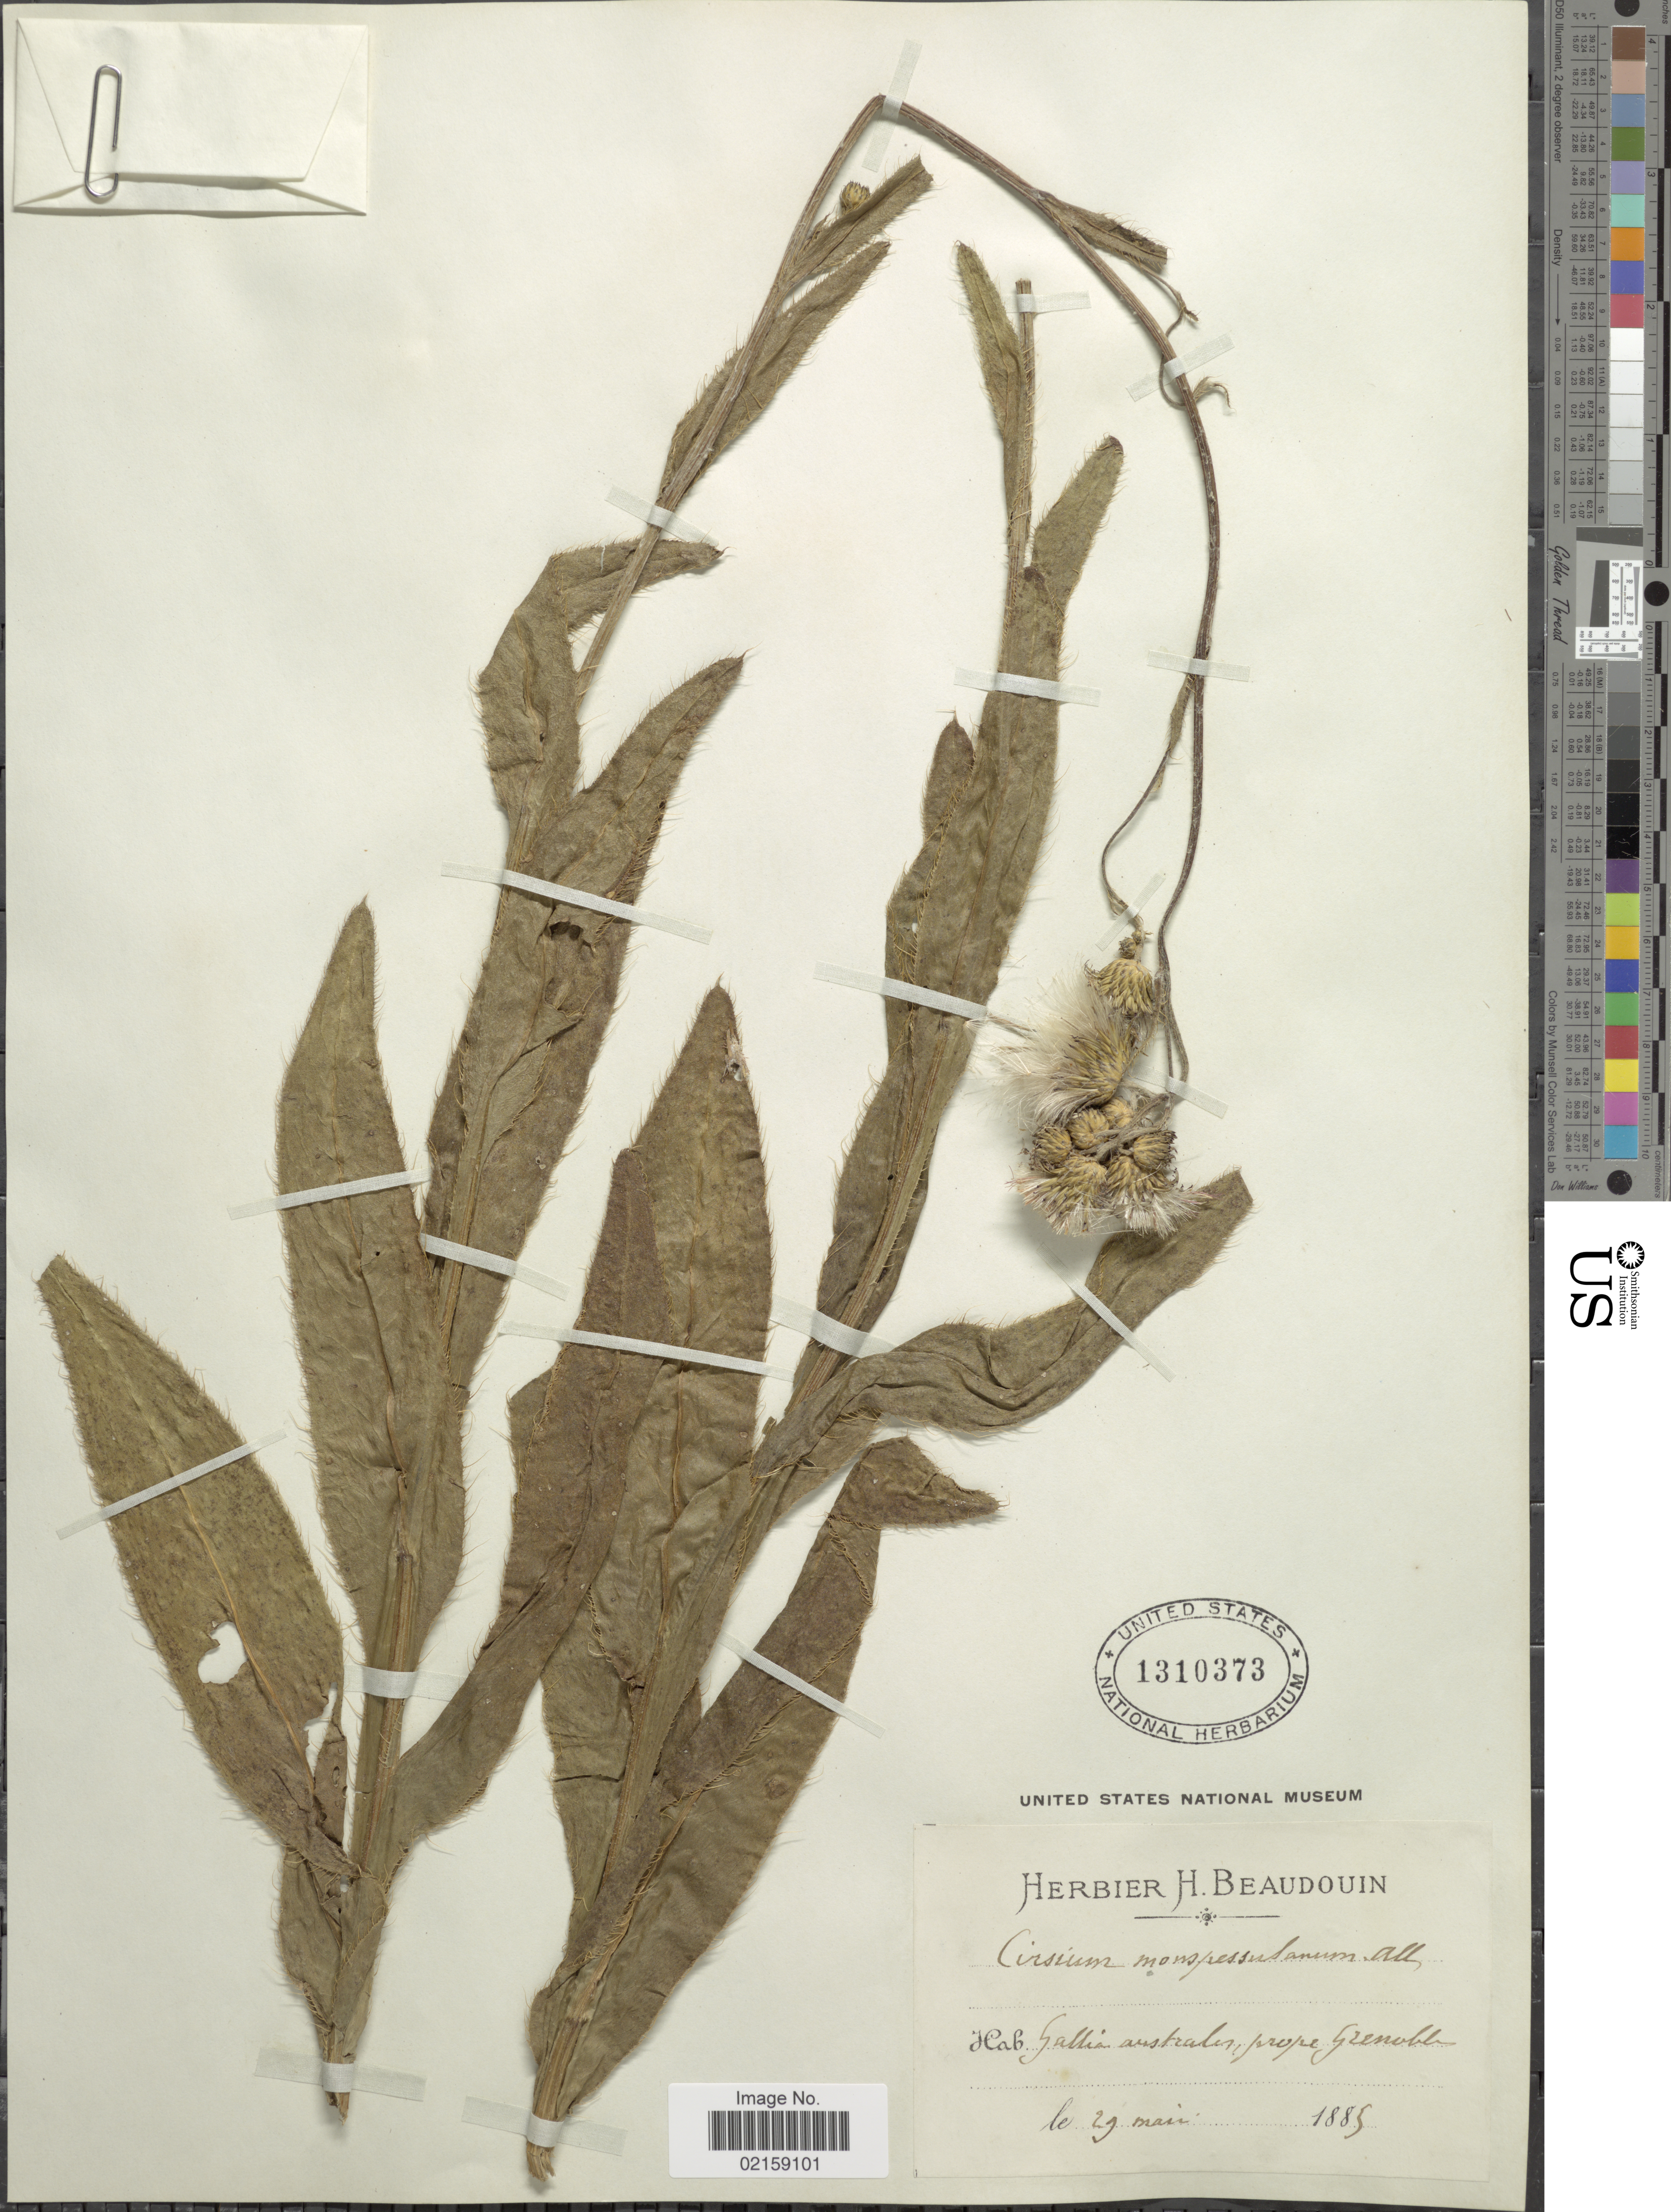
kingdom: Plantae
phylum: Tracheophyta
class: Magnoliopsida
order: Asterales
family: Asteraceae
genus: Cirsium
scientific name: Cirsium monspessulanum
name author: (L.) Hill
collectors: ex herb. H. Beaudouin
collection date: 1885-05-29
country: France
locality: Gallia australis, prope Grenoble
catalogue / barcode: US 1310373